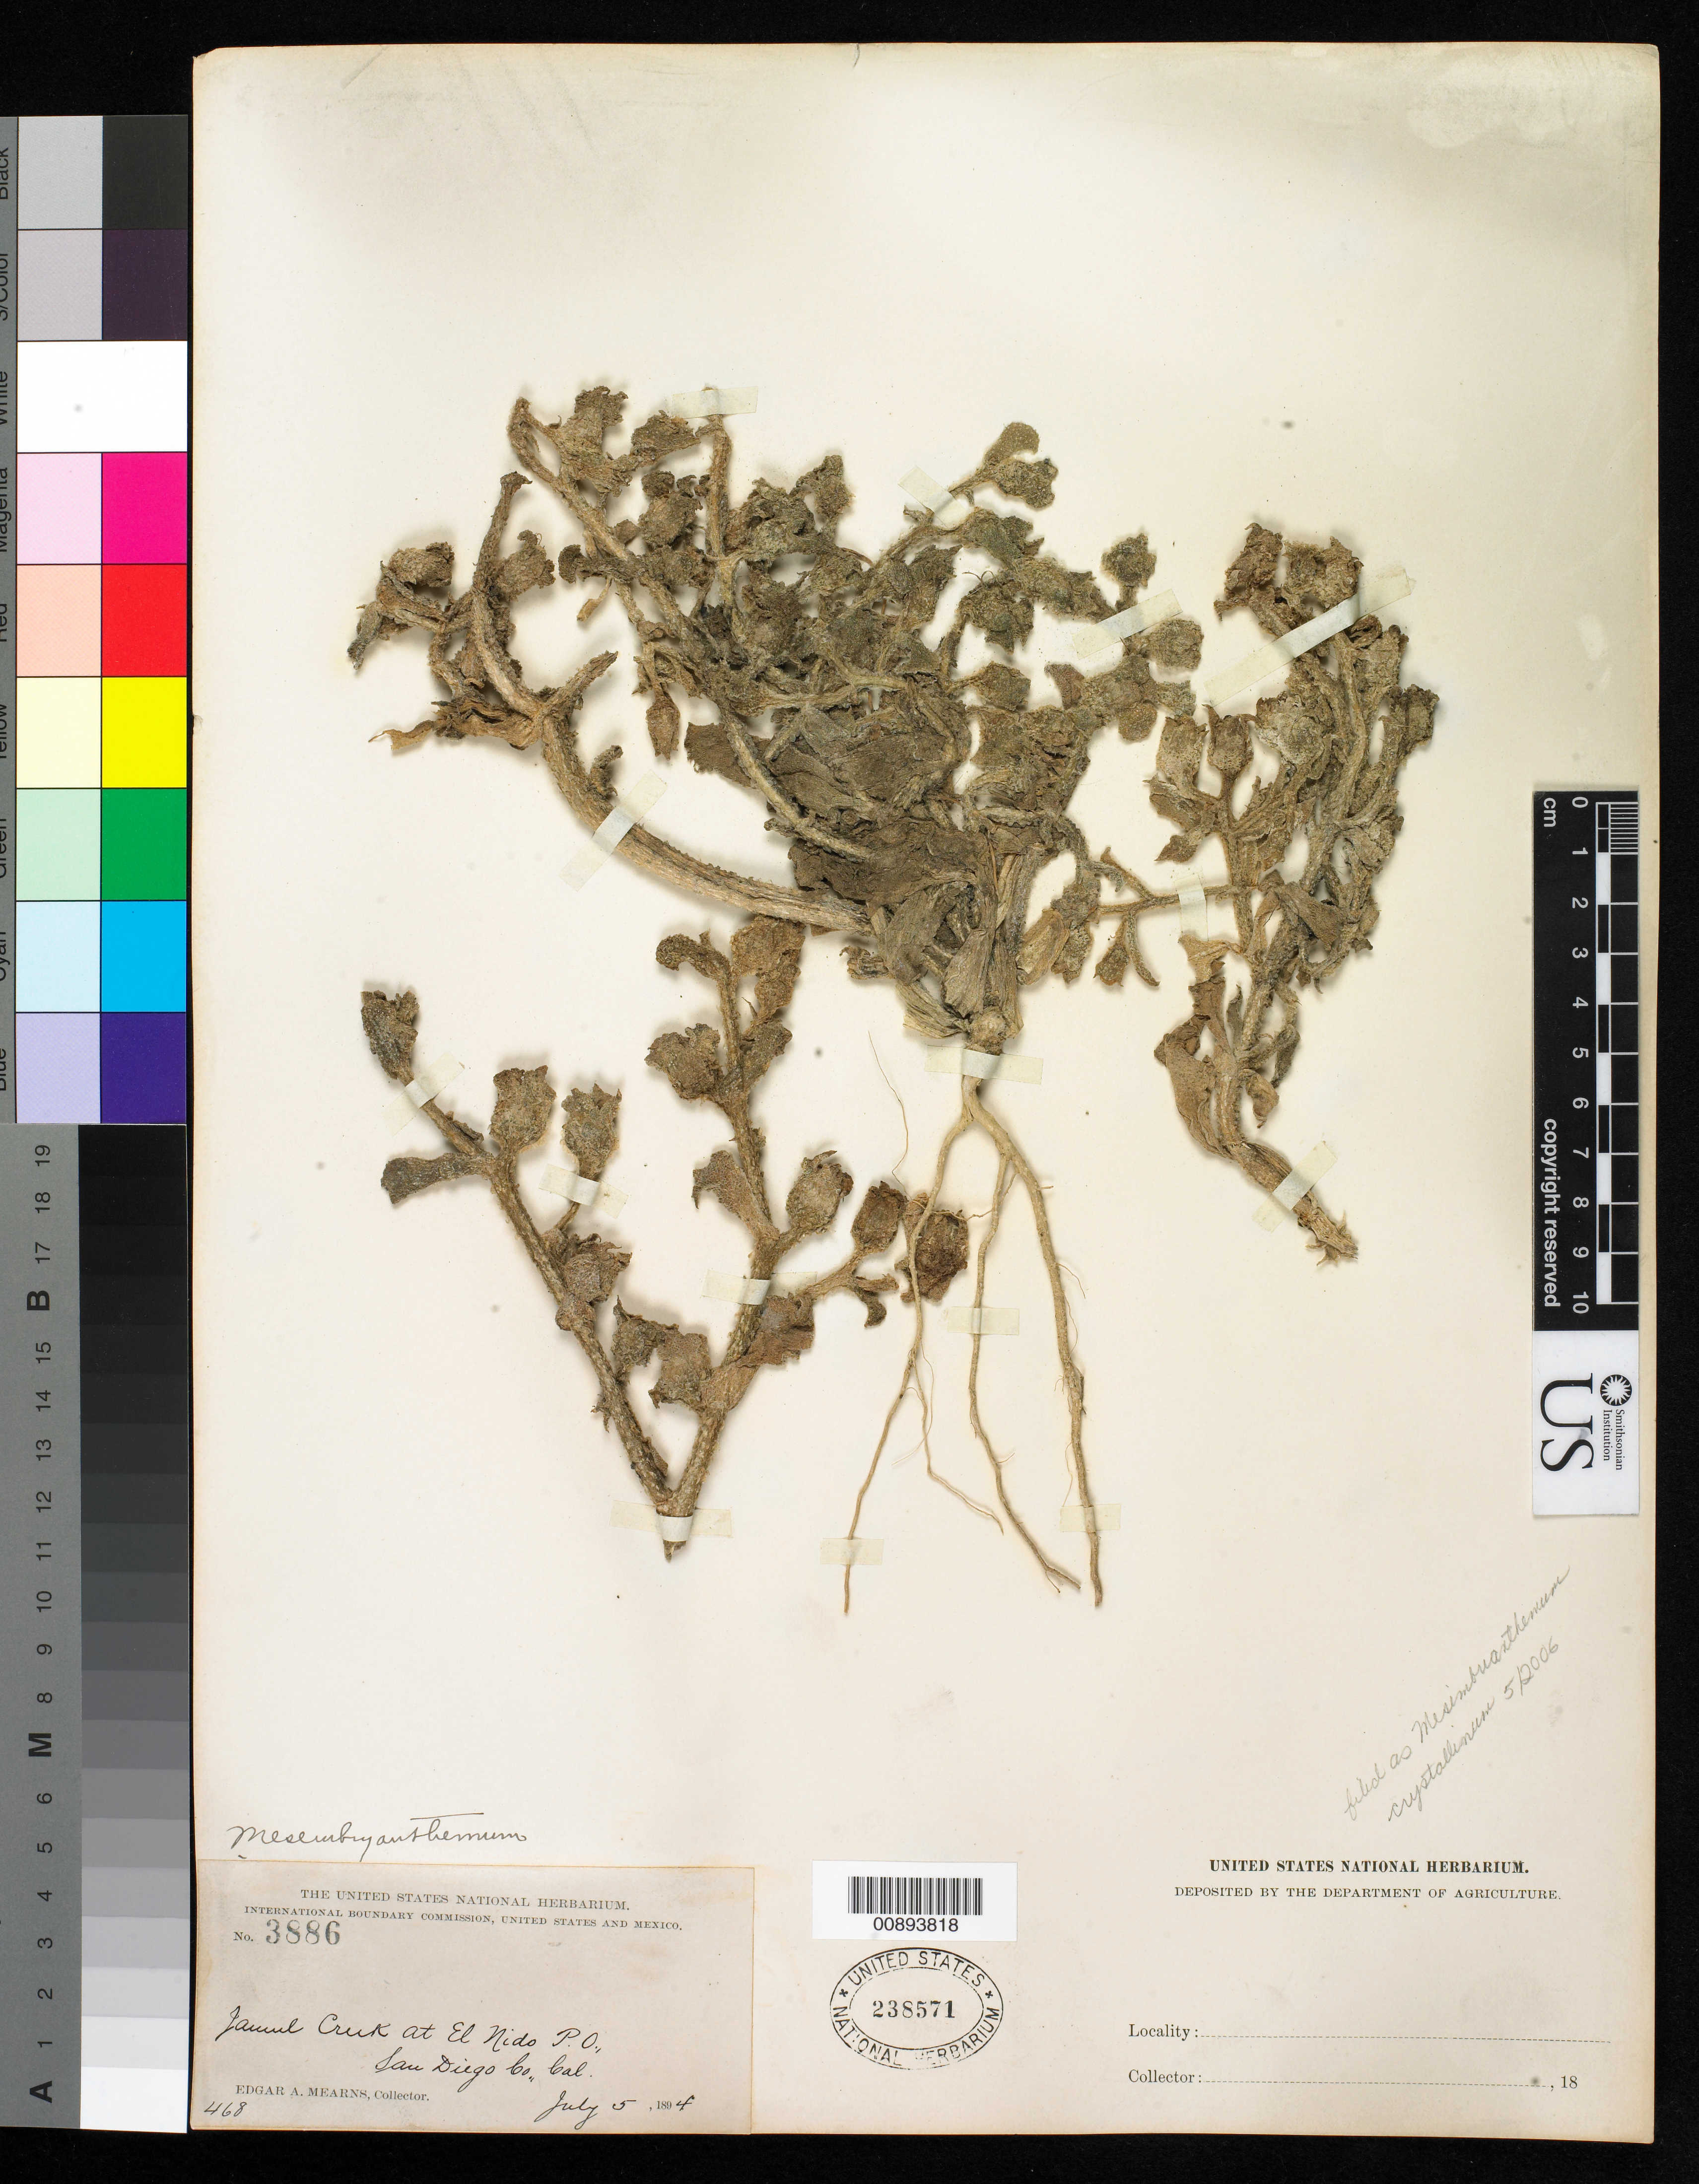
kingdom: Plantae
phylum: Tracheophyta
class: Magnoliopsida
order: Caryophyllales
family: Aizoaceae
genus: Mesembryanthemum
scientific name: Mesembryanthemum crystallinum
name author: L.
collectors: E. A. Mearns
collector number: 3886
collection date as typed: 05 Jul 1894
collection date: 1894-07-05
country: United States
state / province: California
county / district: San Diego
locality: Jamul Creek at El Nido P.O., San Diego County, California.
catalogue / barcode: US 238571